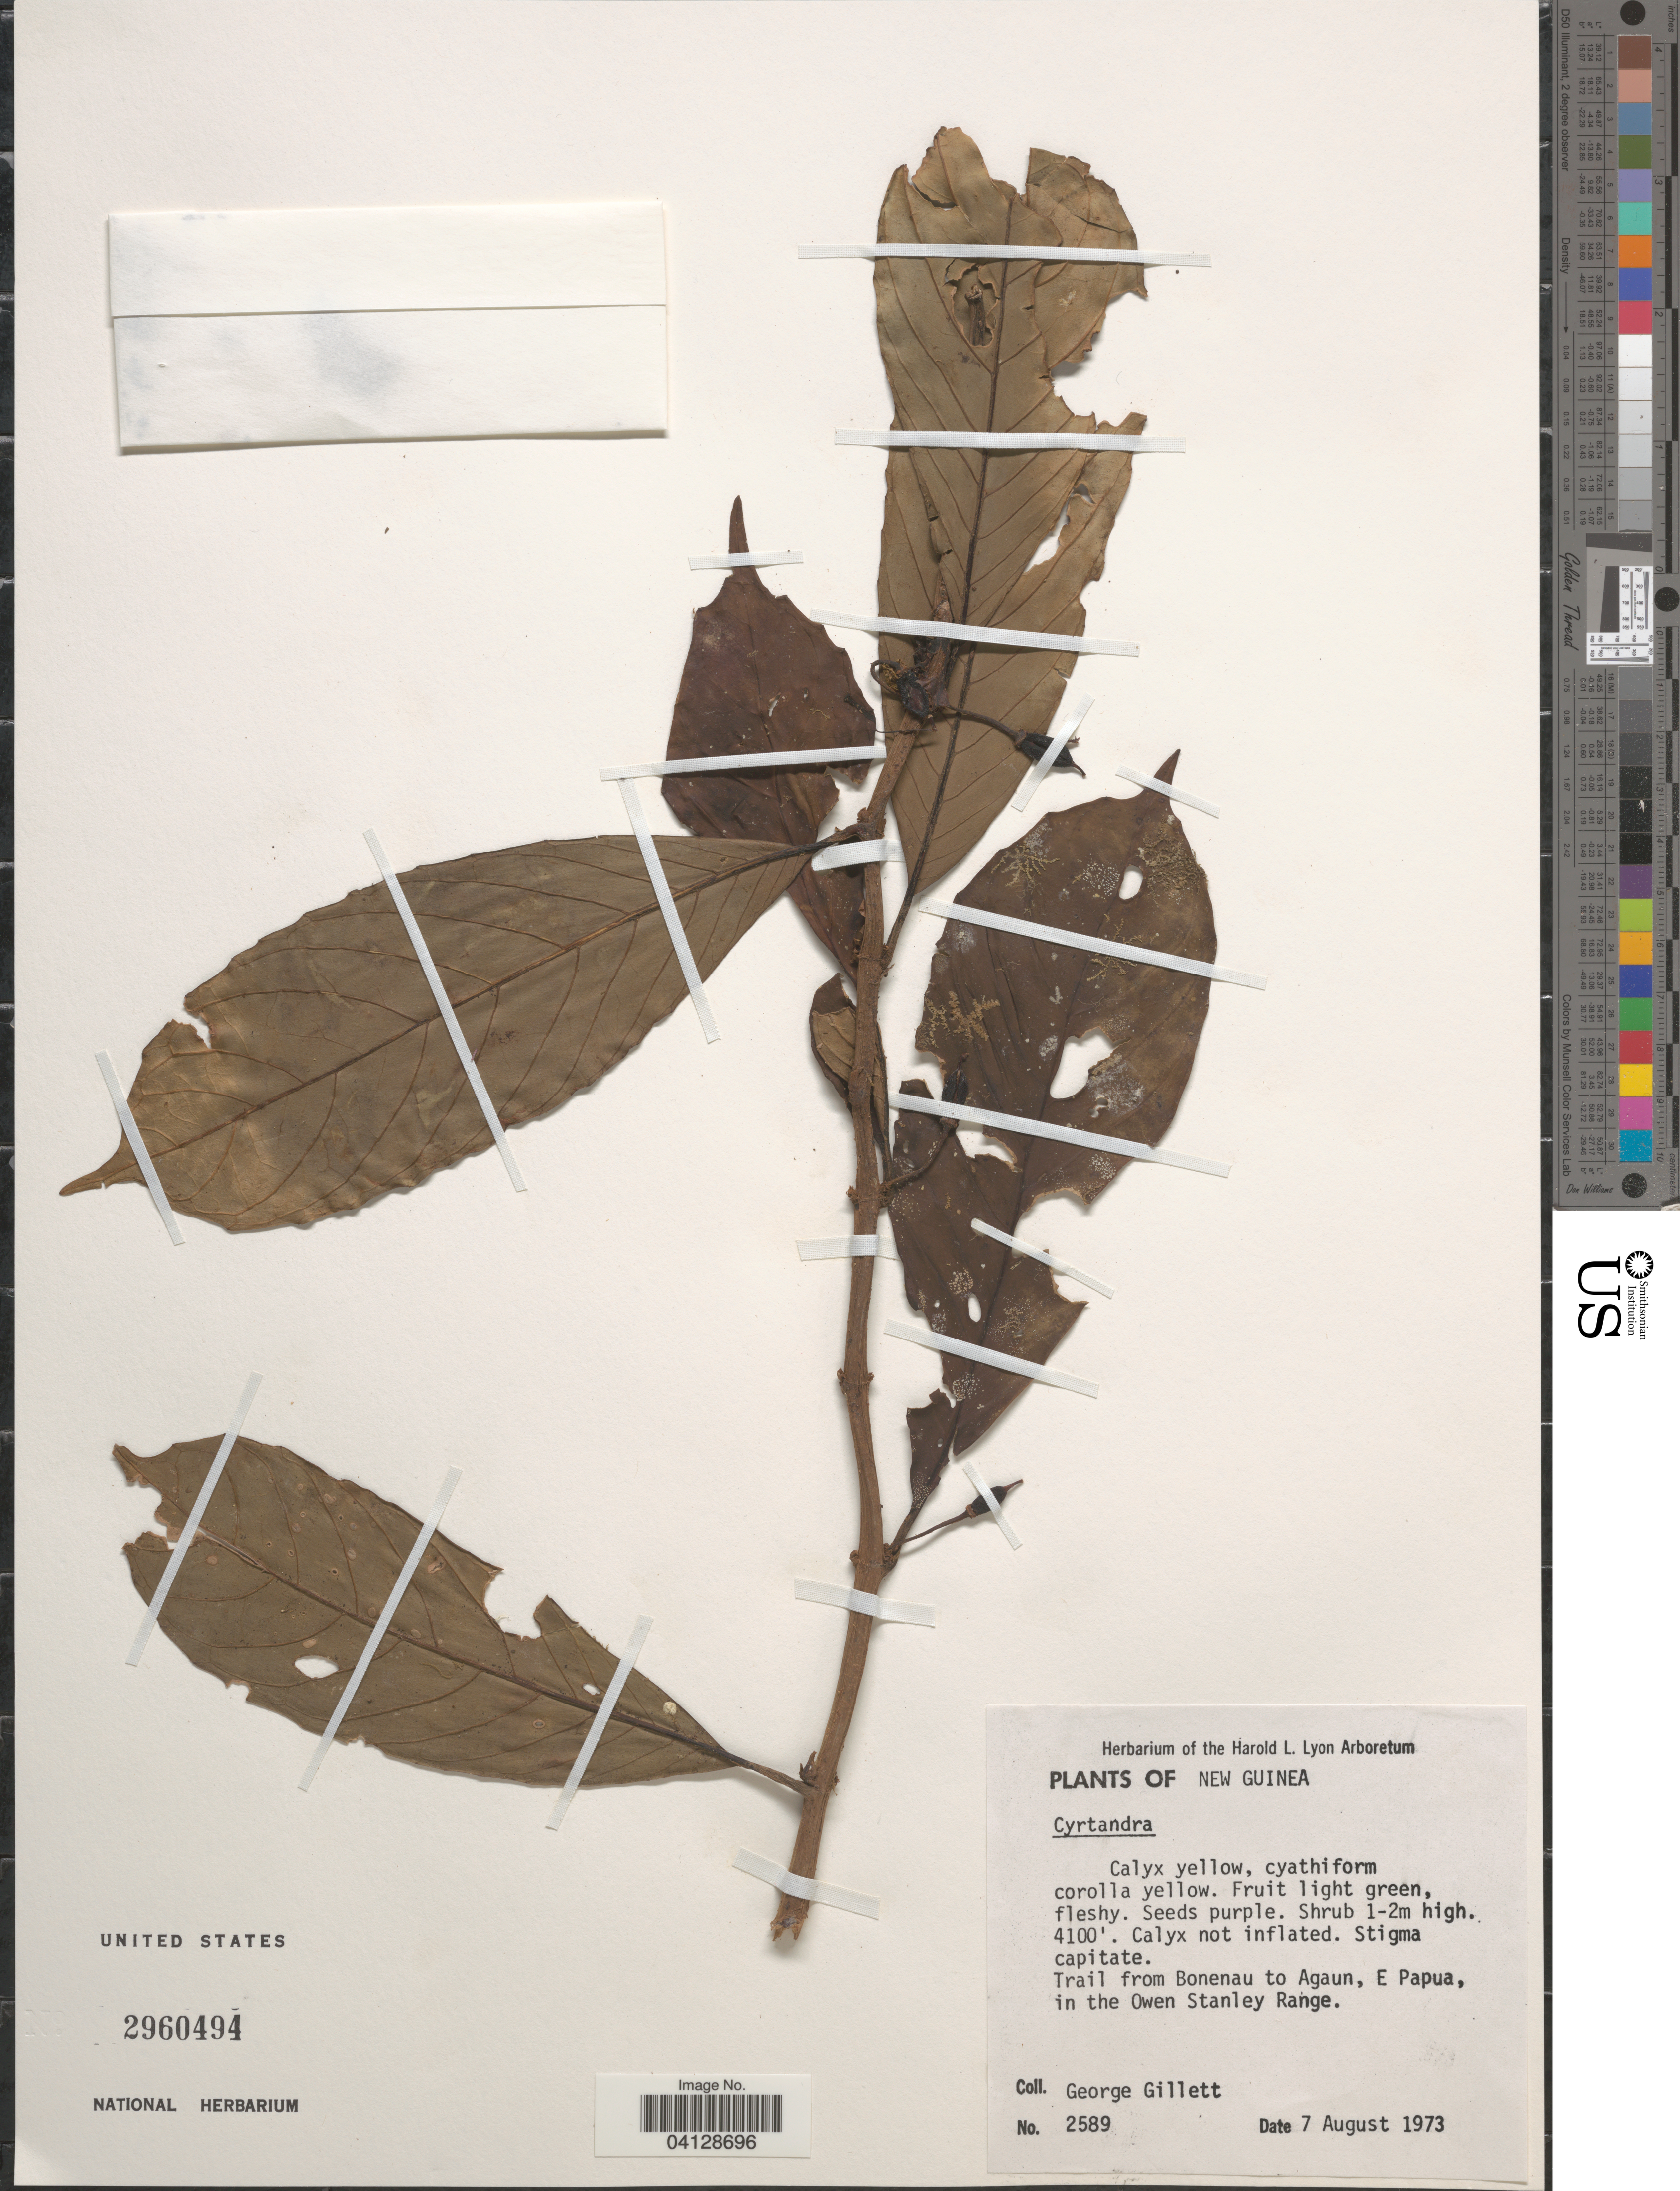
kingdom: Plantae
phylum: Tracheophyta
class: Magnoliopsida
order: Lamiales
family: Gesneriaceae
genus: Cyrtandra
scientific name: Cyrtandra sp.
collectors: G. Gillett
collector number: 2589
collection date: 1973-08-07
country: Papua New Guinea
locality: New Guinea. Trail from Bonenau to Agaun, E Papua, in the Owen Stanley Range.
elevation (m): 1250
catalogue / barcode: US 2960494